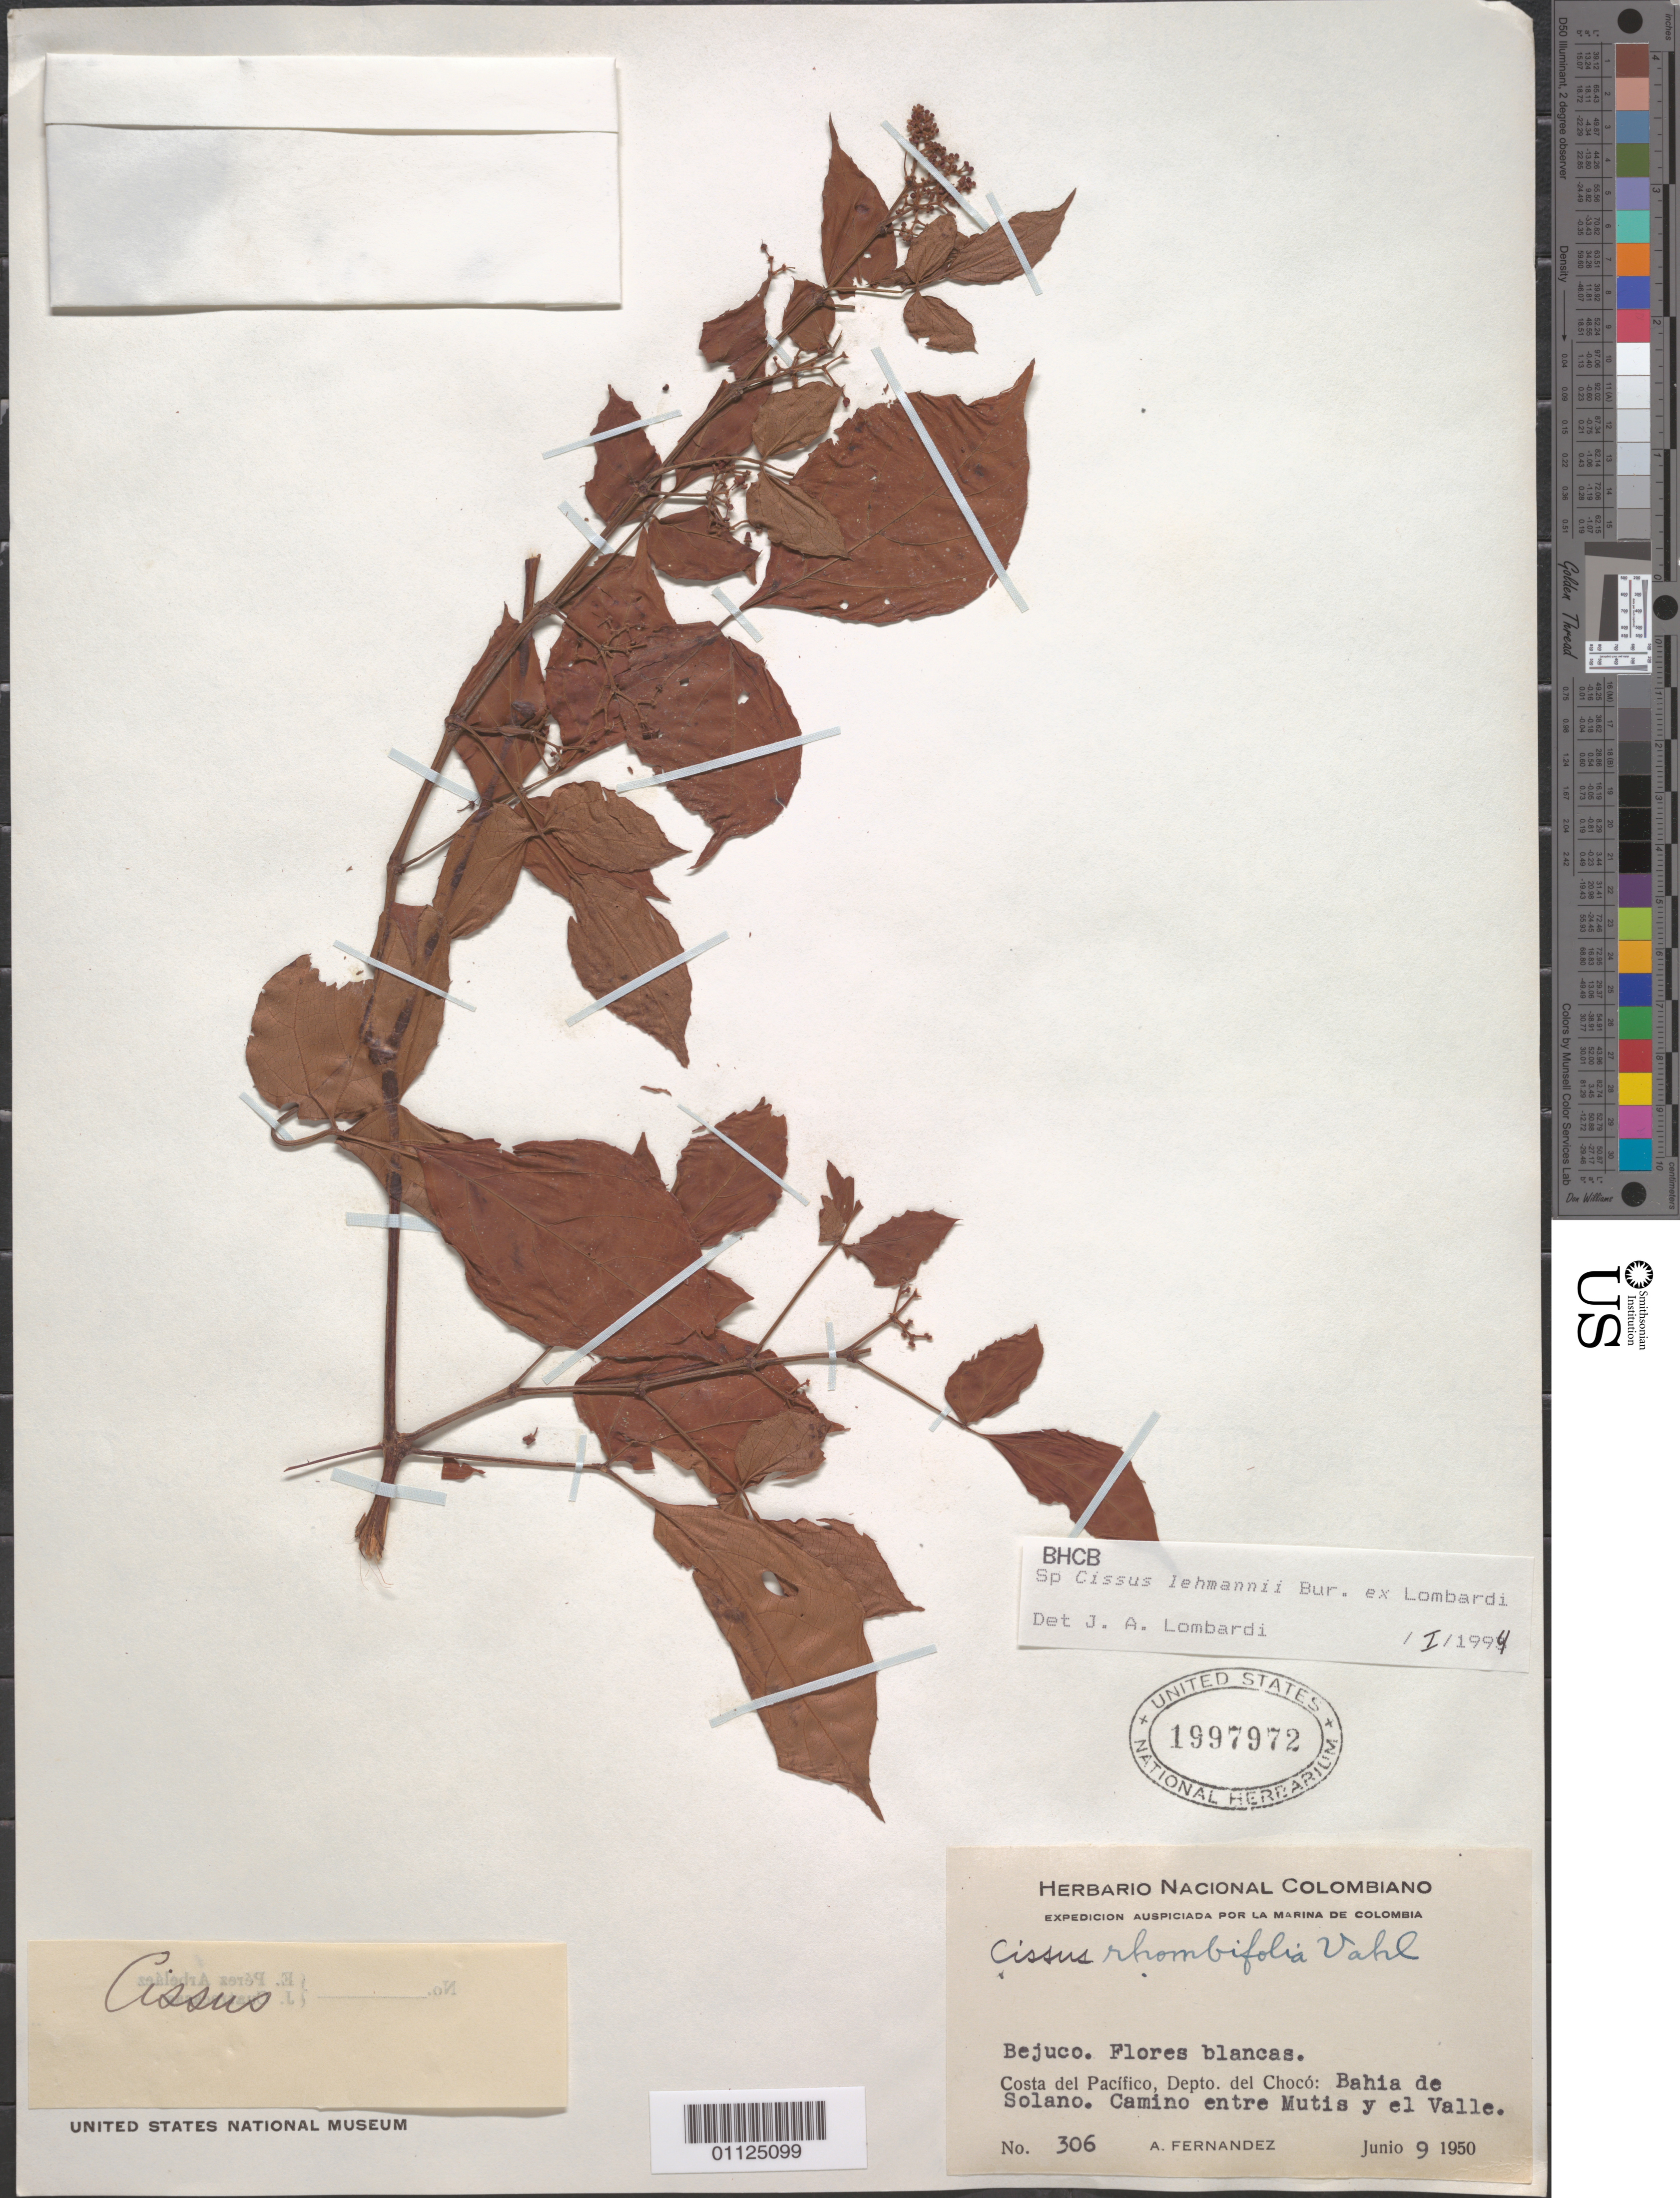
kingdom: Plantae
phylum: Tracheophyta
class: Magnoliopsida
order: Vitales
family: Vitaceae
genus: Cissus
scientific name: Cissus lehmannii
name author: Burret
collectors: A. T. Fernandez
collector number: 306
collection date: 1950-06-09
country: Colombia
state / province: Chocó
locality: Costa del Pacifico. Bahia de Solano. Camino entre Mutis y el Valle.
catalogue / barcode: US 1997972